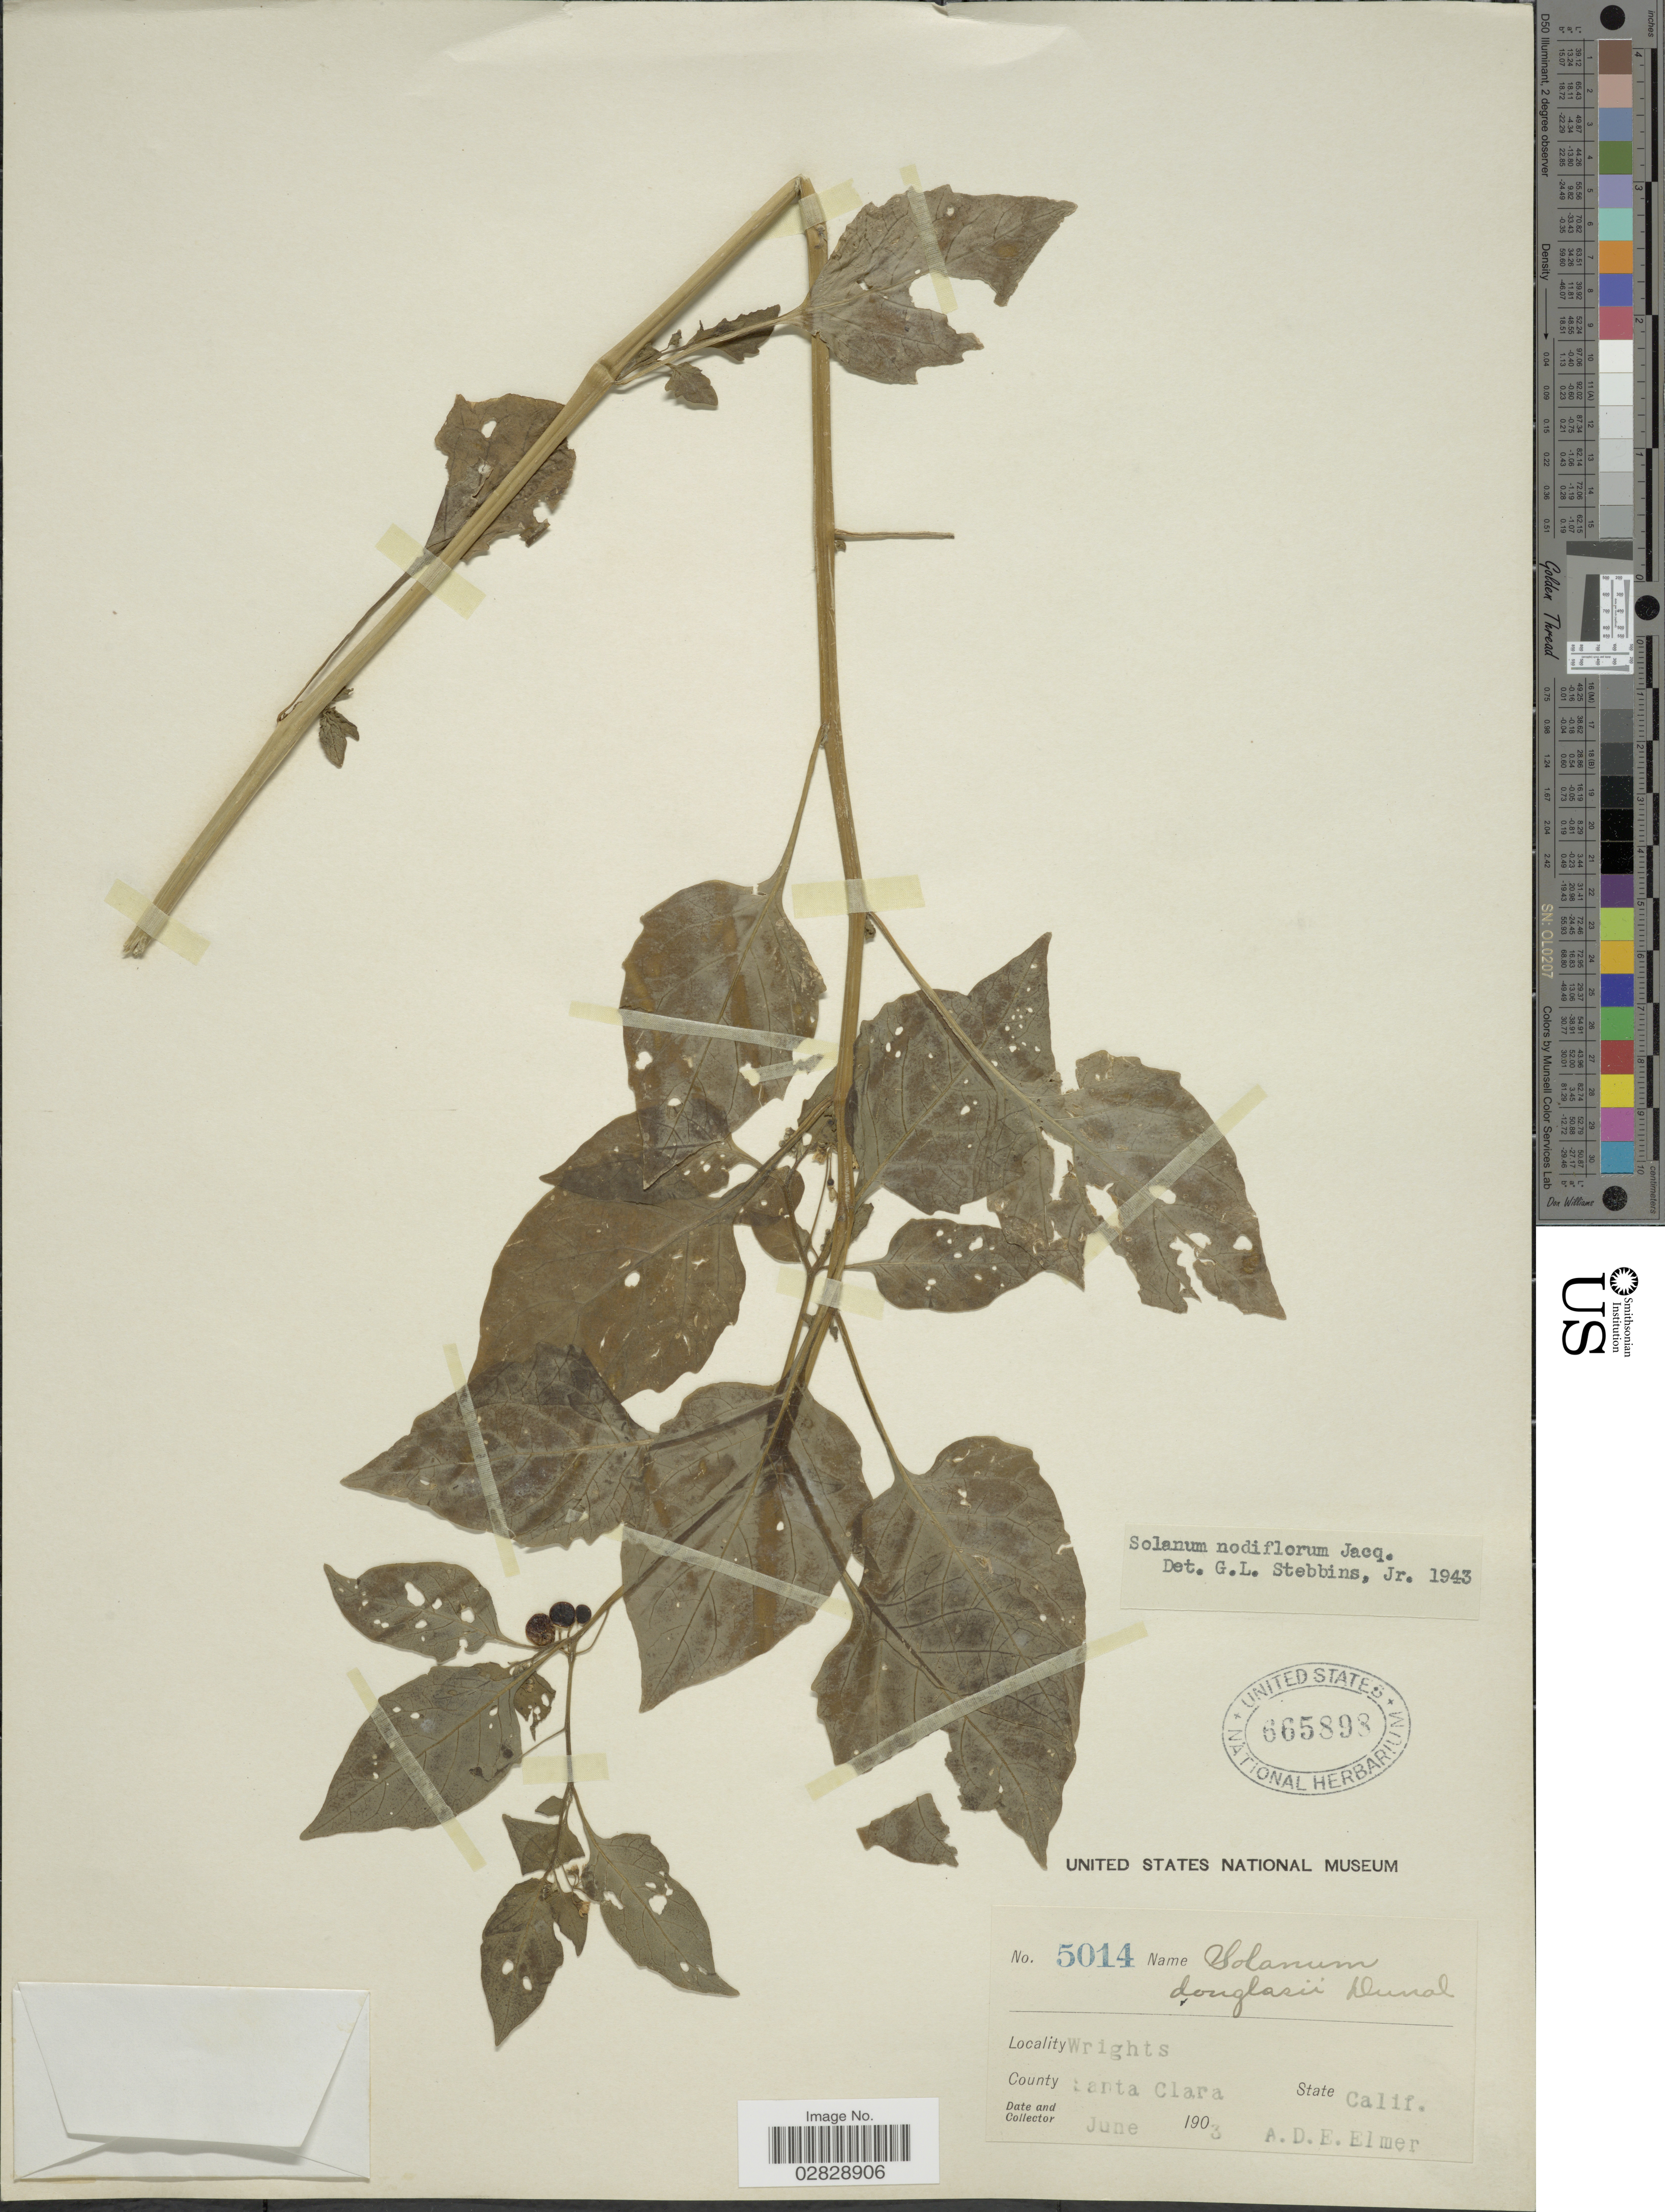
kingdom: Plantae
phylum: Tracheophyta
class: Magnoliopsida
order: Solanales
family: Solanaceae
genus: Solanum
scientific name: Solanum americanum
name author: Mill.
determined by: Knapp, S. D.; Särkinen, T.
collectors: A. D. E. Elmer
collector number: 5014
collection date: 1903-06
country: United States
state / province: California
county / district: Santa Clara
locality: Wrights. County Santa Clara.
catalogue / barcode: US 665898